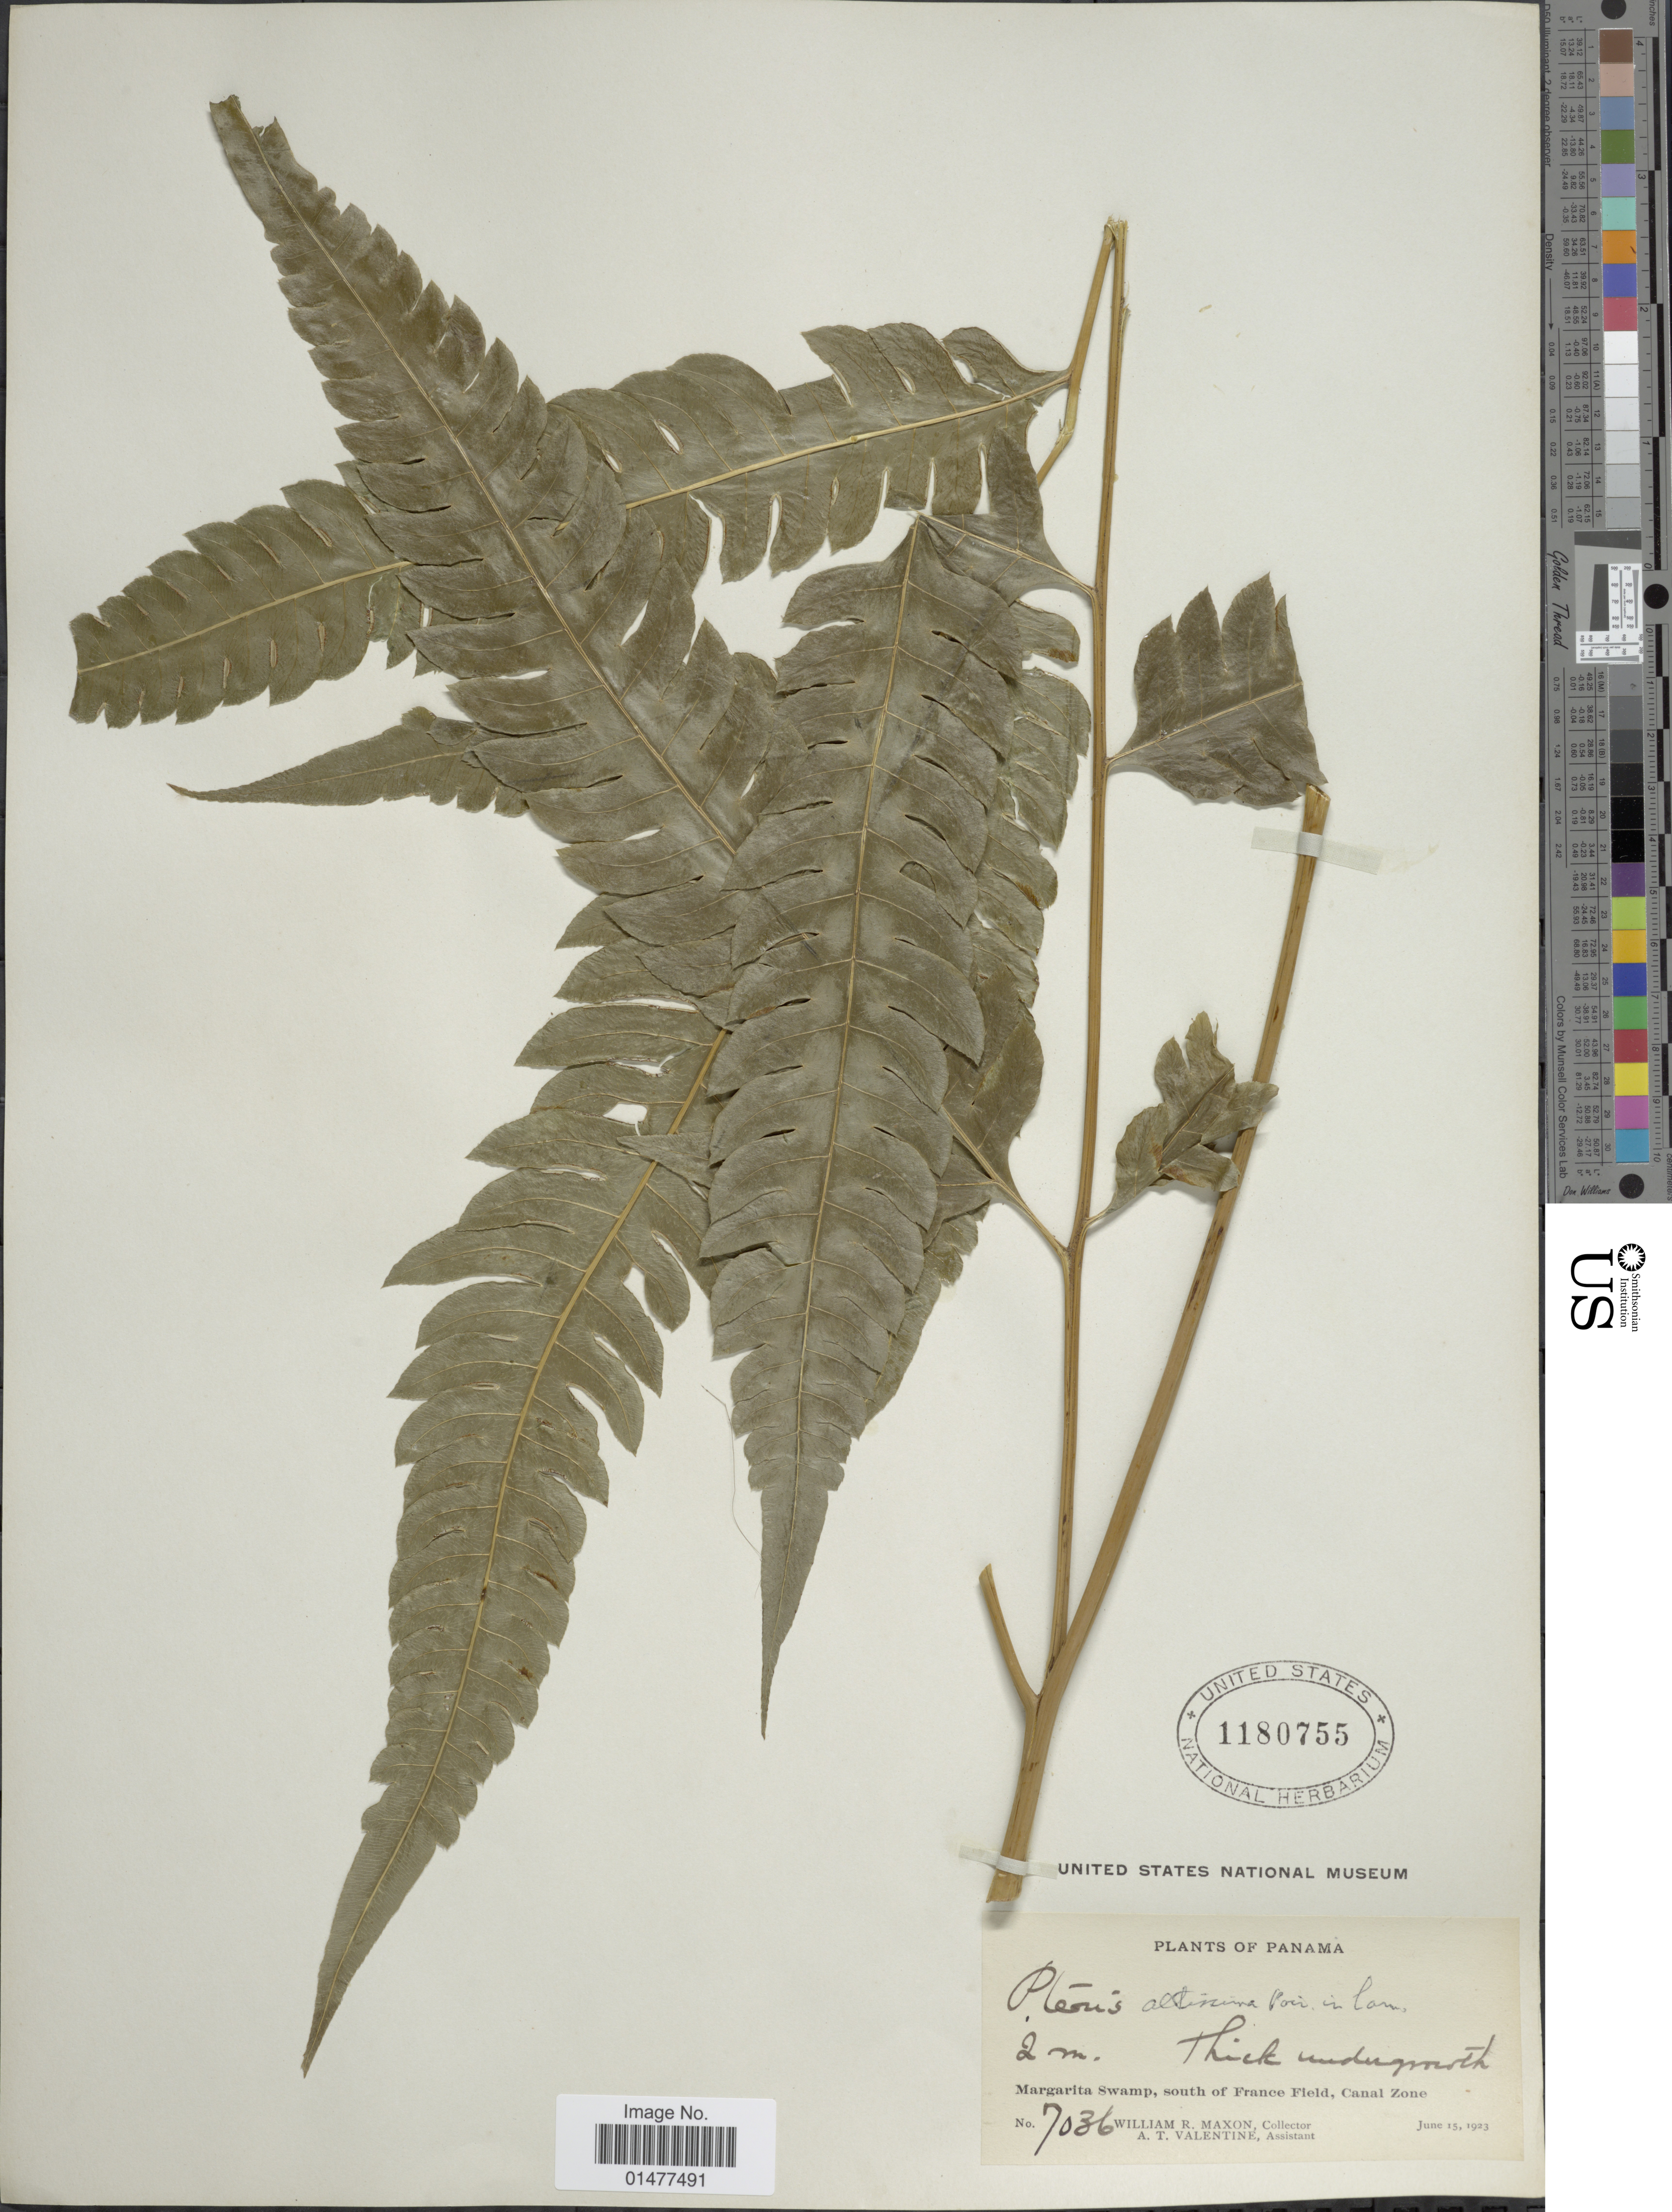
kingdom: Plantae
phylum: Tracheophyta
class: Polypodiopsida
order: Polypodiales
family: Pteridaceae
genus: Pteris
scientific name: Pteris altissima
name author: Poir.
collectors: W. R. Maxon & A. Valentine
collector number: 7036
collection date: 1923-06-15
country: Panama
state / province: Colón / Panamá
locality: Canal Zone, Margarita Swamp, south of France Field.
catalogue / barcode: US 1180755